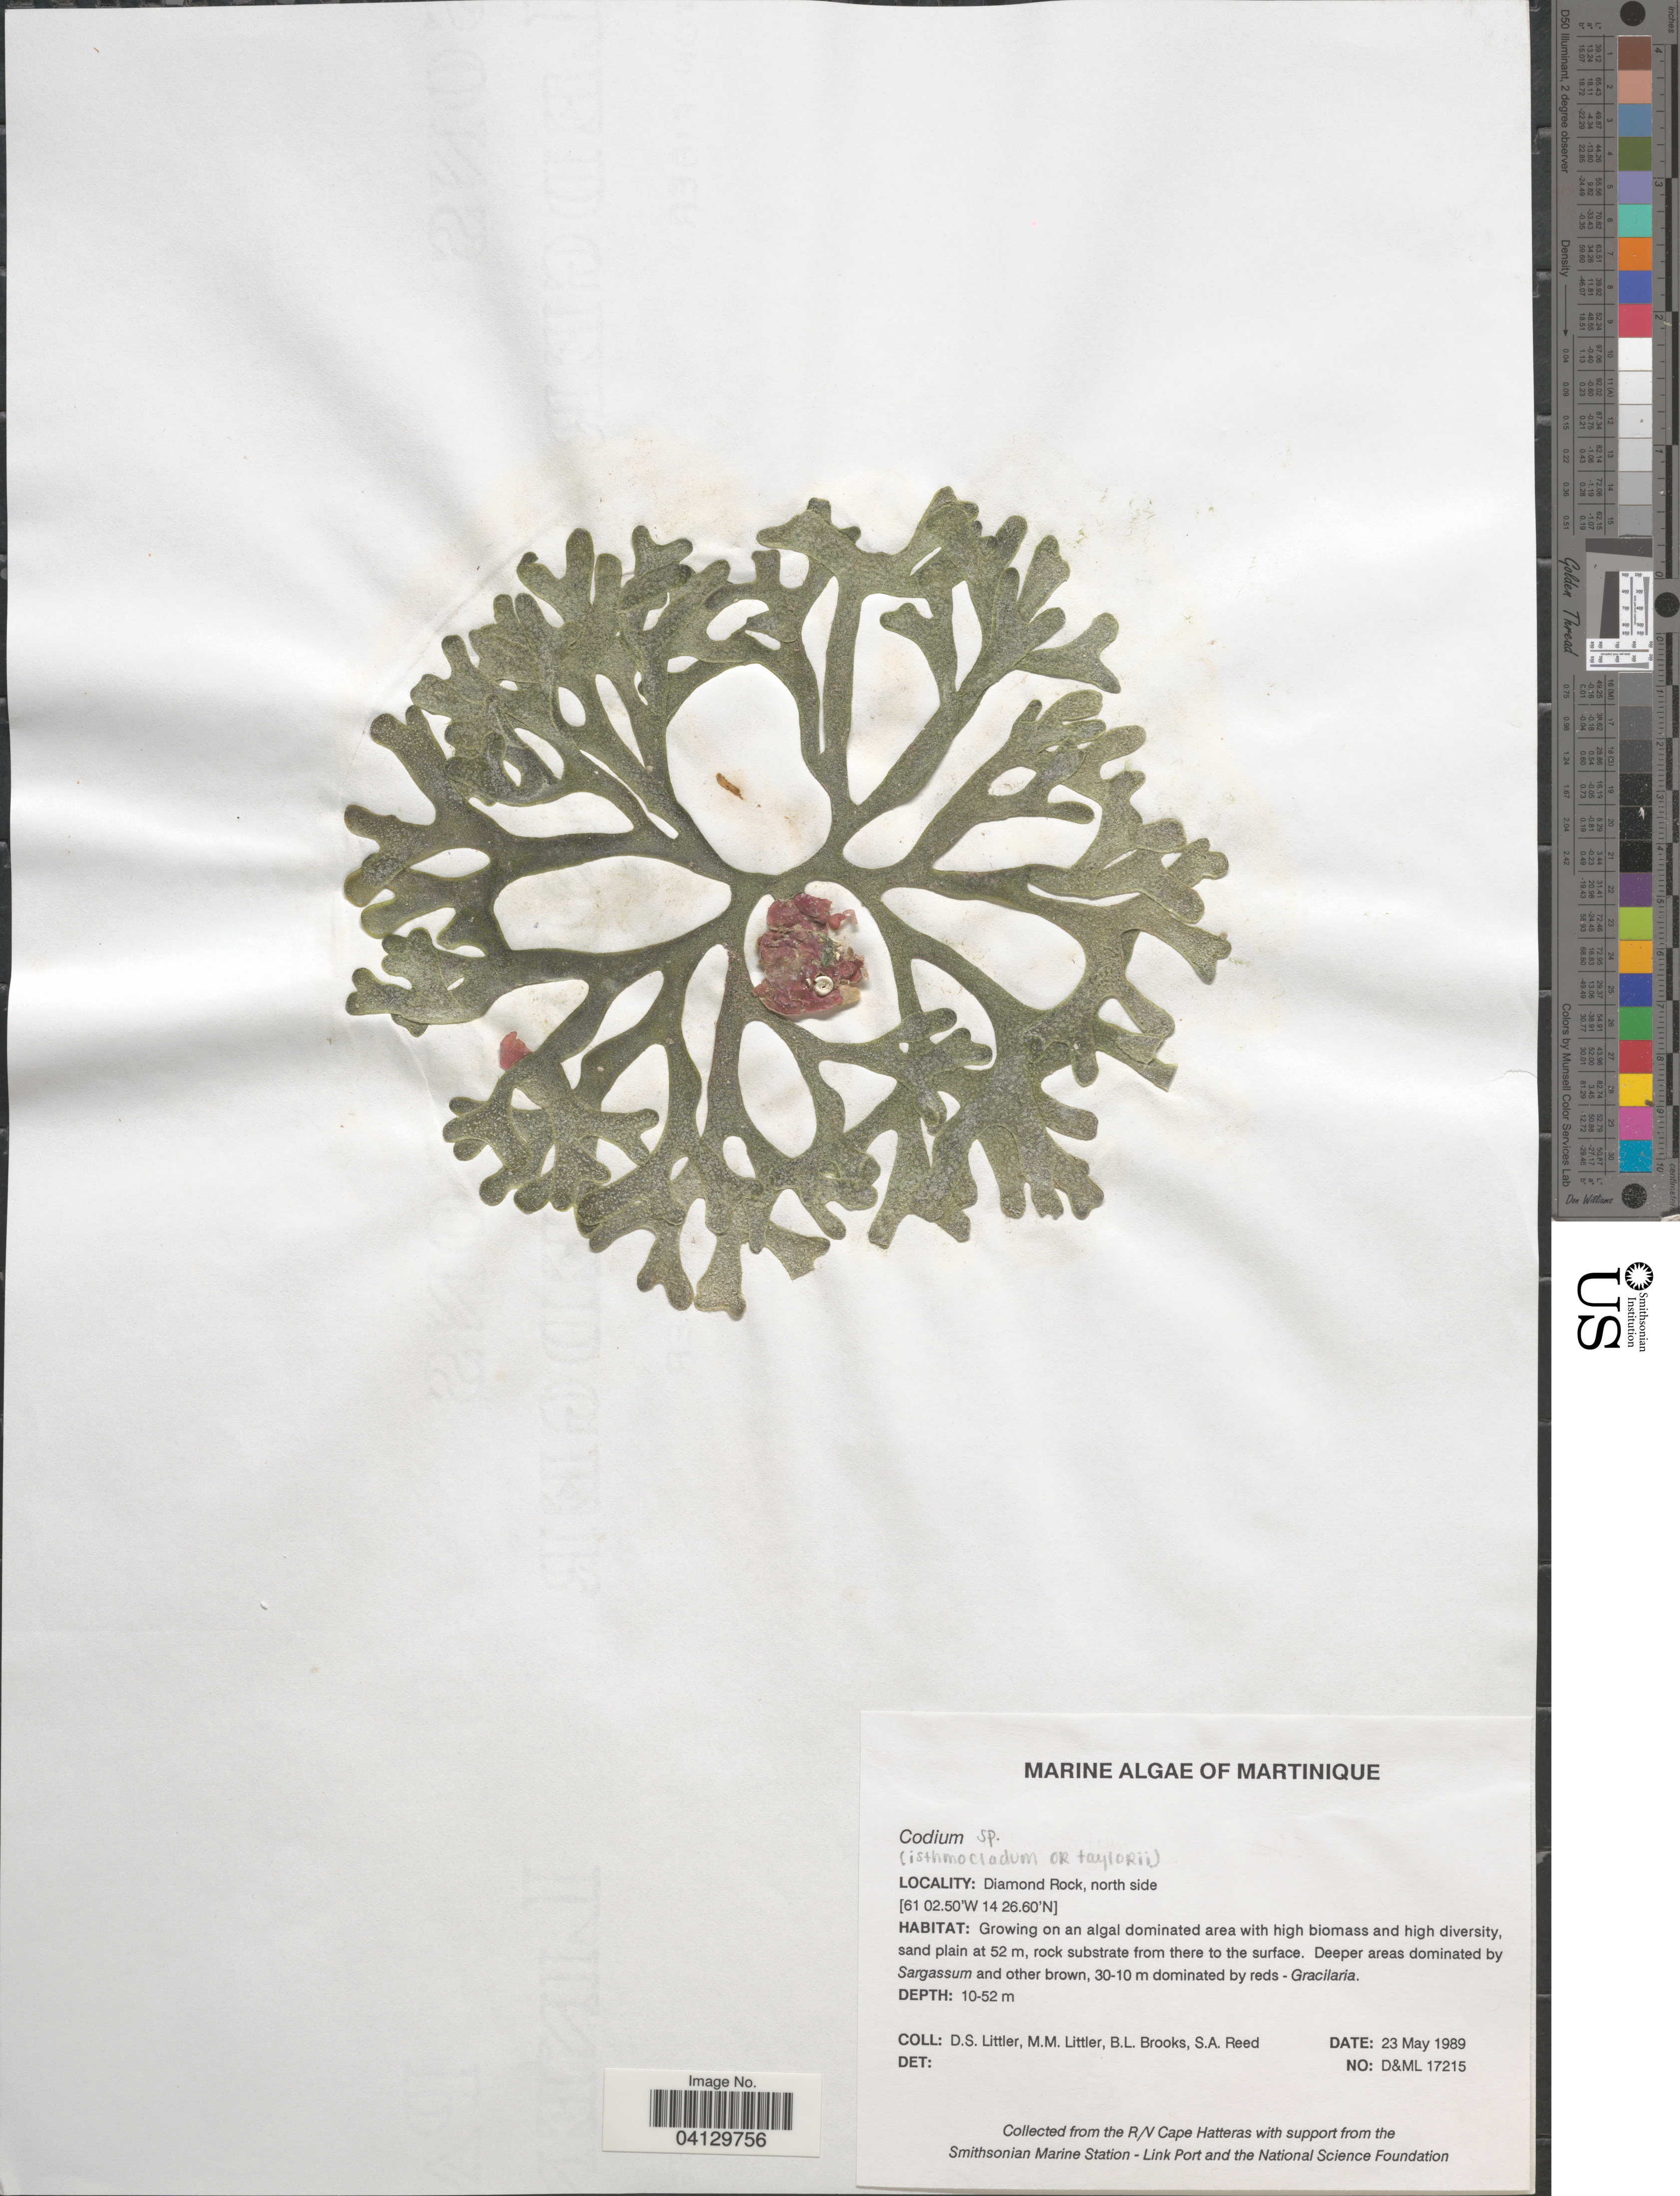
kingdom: Plantae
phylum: Chlorophyta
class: Ulvophyceae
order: Bryopsidales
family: Codiaceae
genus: Codium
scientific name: Codium sp.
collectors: D. S. Littler, B. Brooks & S. Reed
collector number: D&ML17215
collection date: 1989-05-23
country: Martinique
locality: Diamond Rock, north side.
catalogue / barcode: US 329098